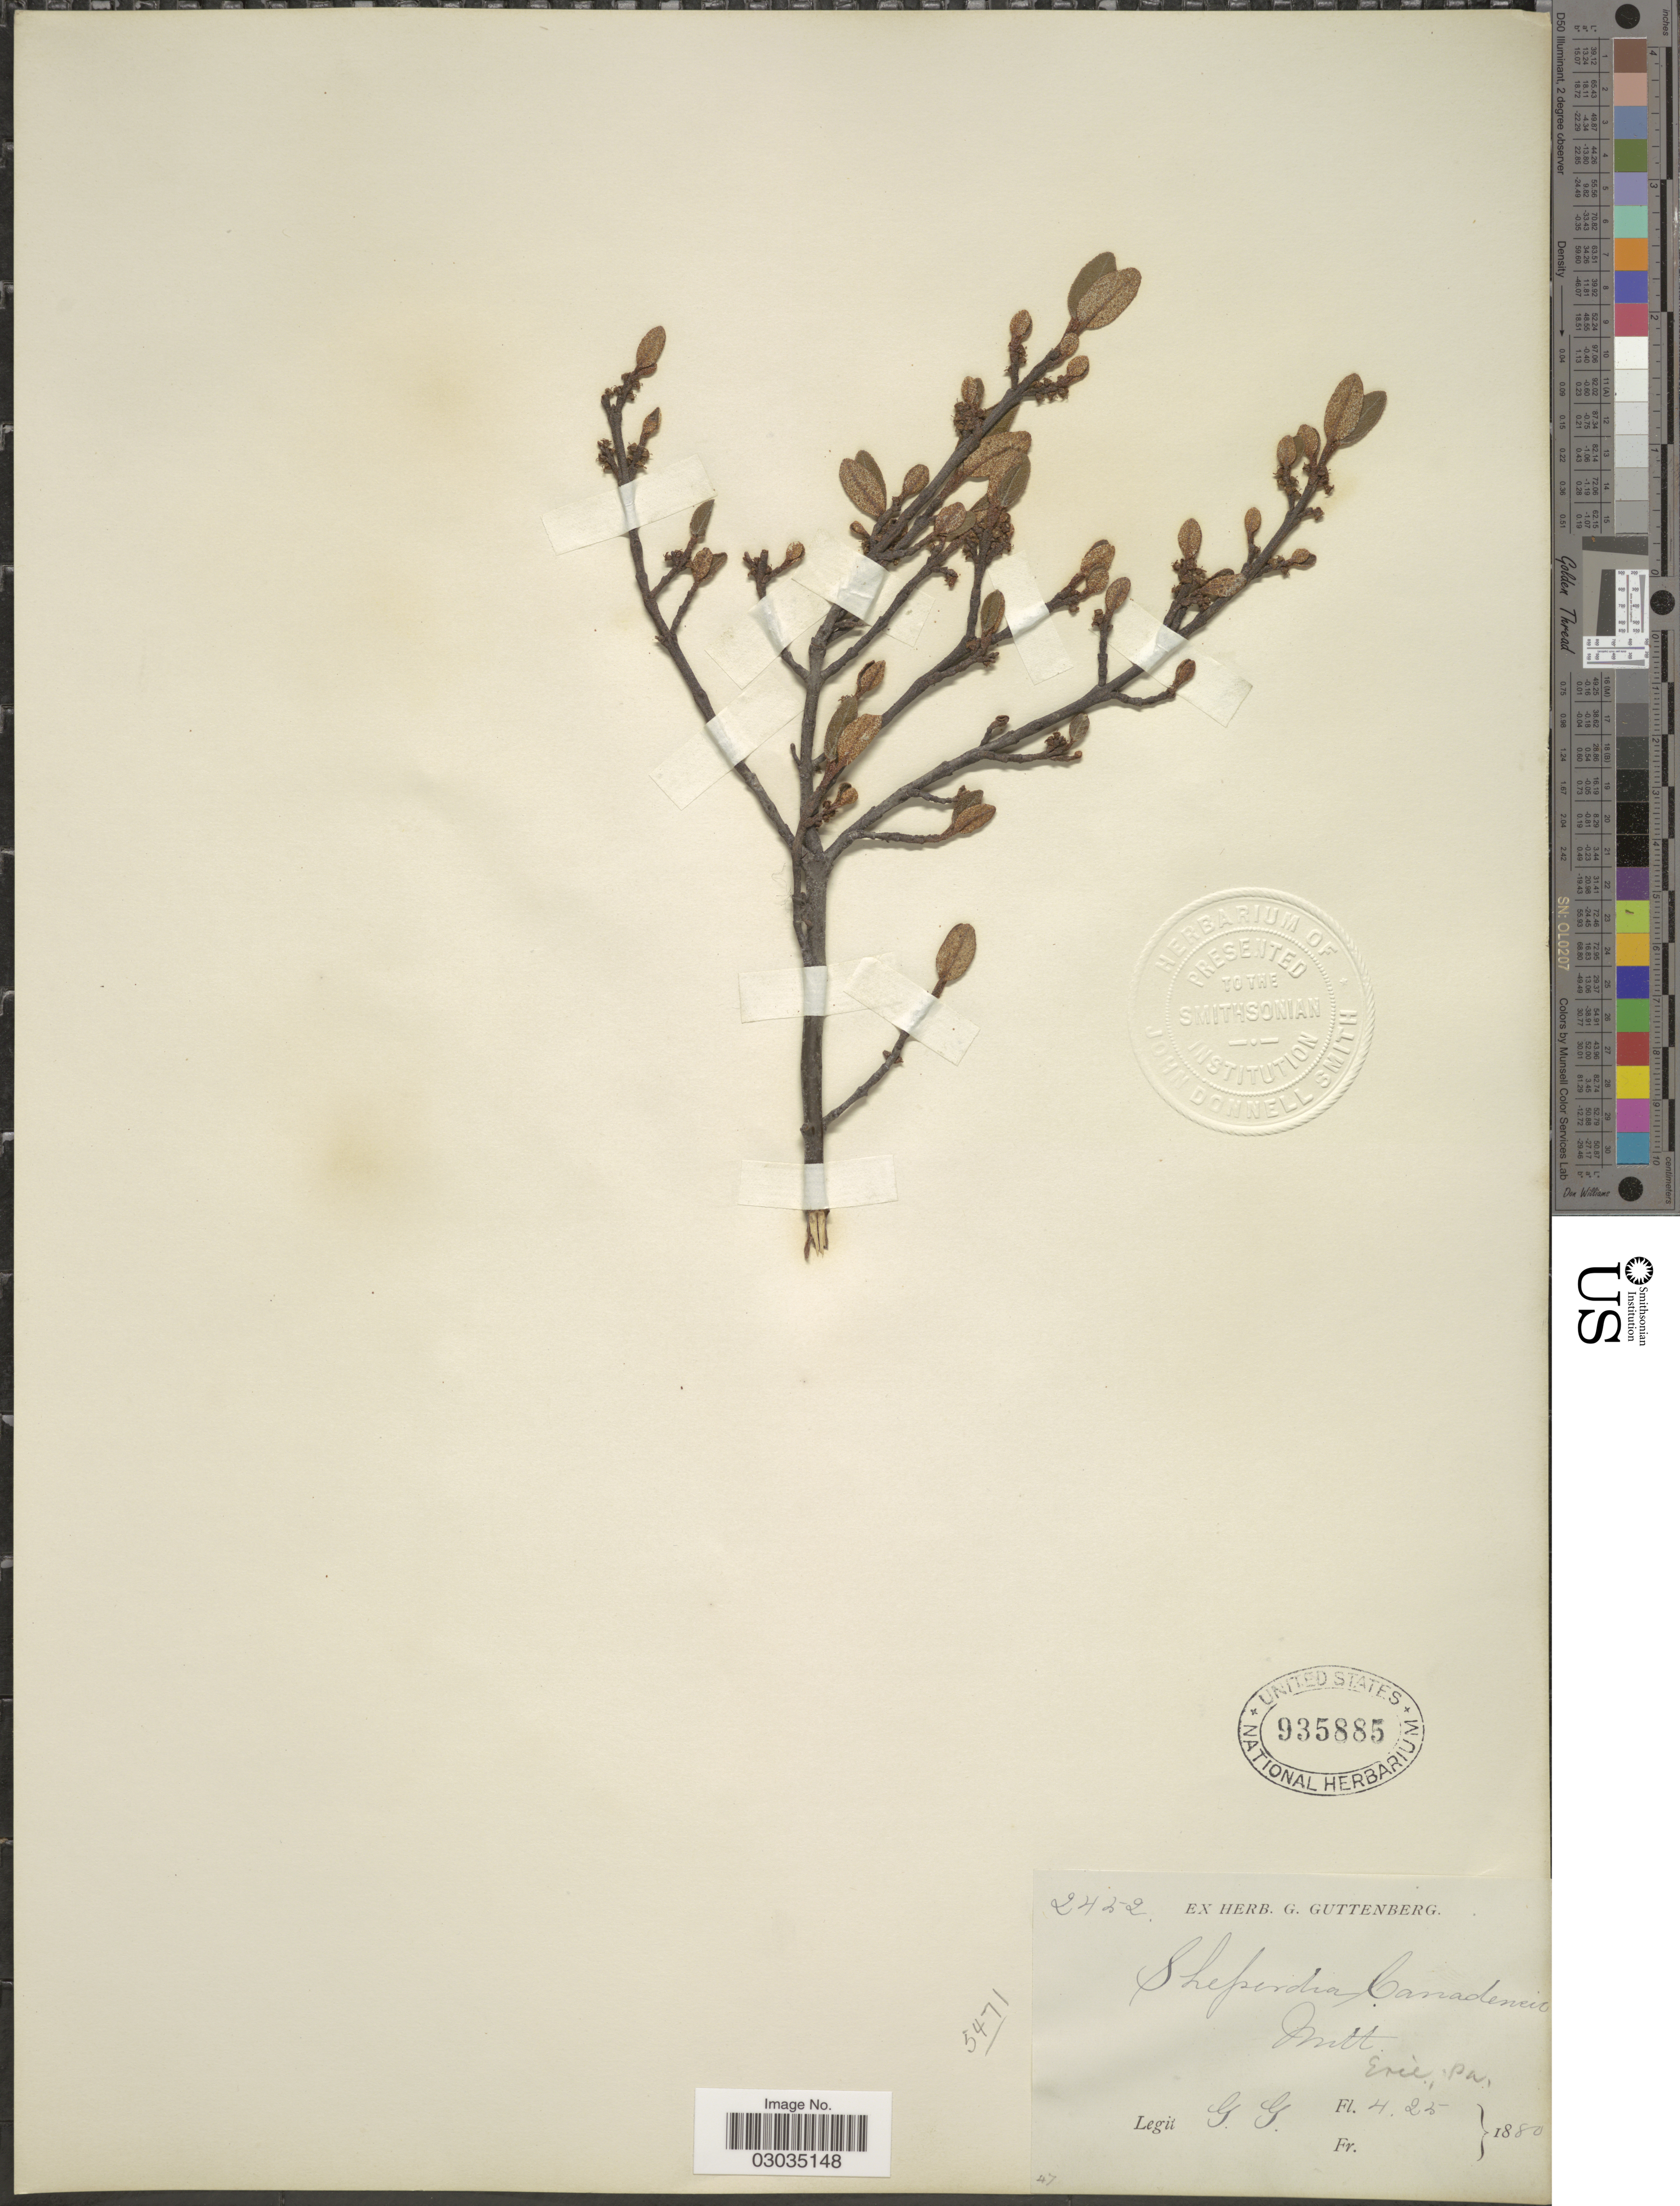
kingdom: Plantae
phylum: Tracheophyta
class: Magnoliopsida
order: Rosales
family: Elaeagnaceae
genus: Shepherdia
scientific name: Shepherdia canadensis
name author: (L.) Nutt.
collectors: G. Guttenberg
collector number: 425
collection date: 1880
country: United States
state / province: Pennsylvania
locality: Erie, Pa.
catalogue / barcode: US 935885